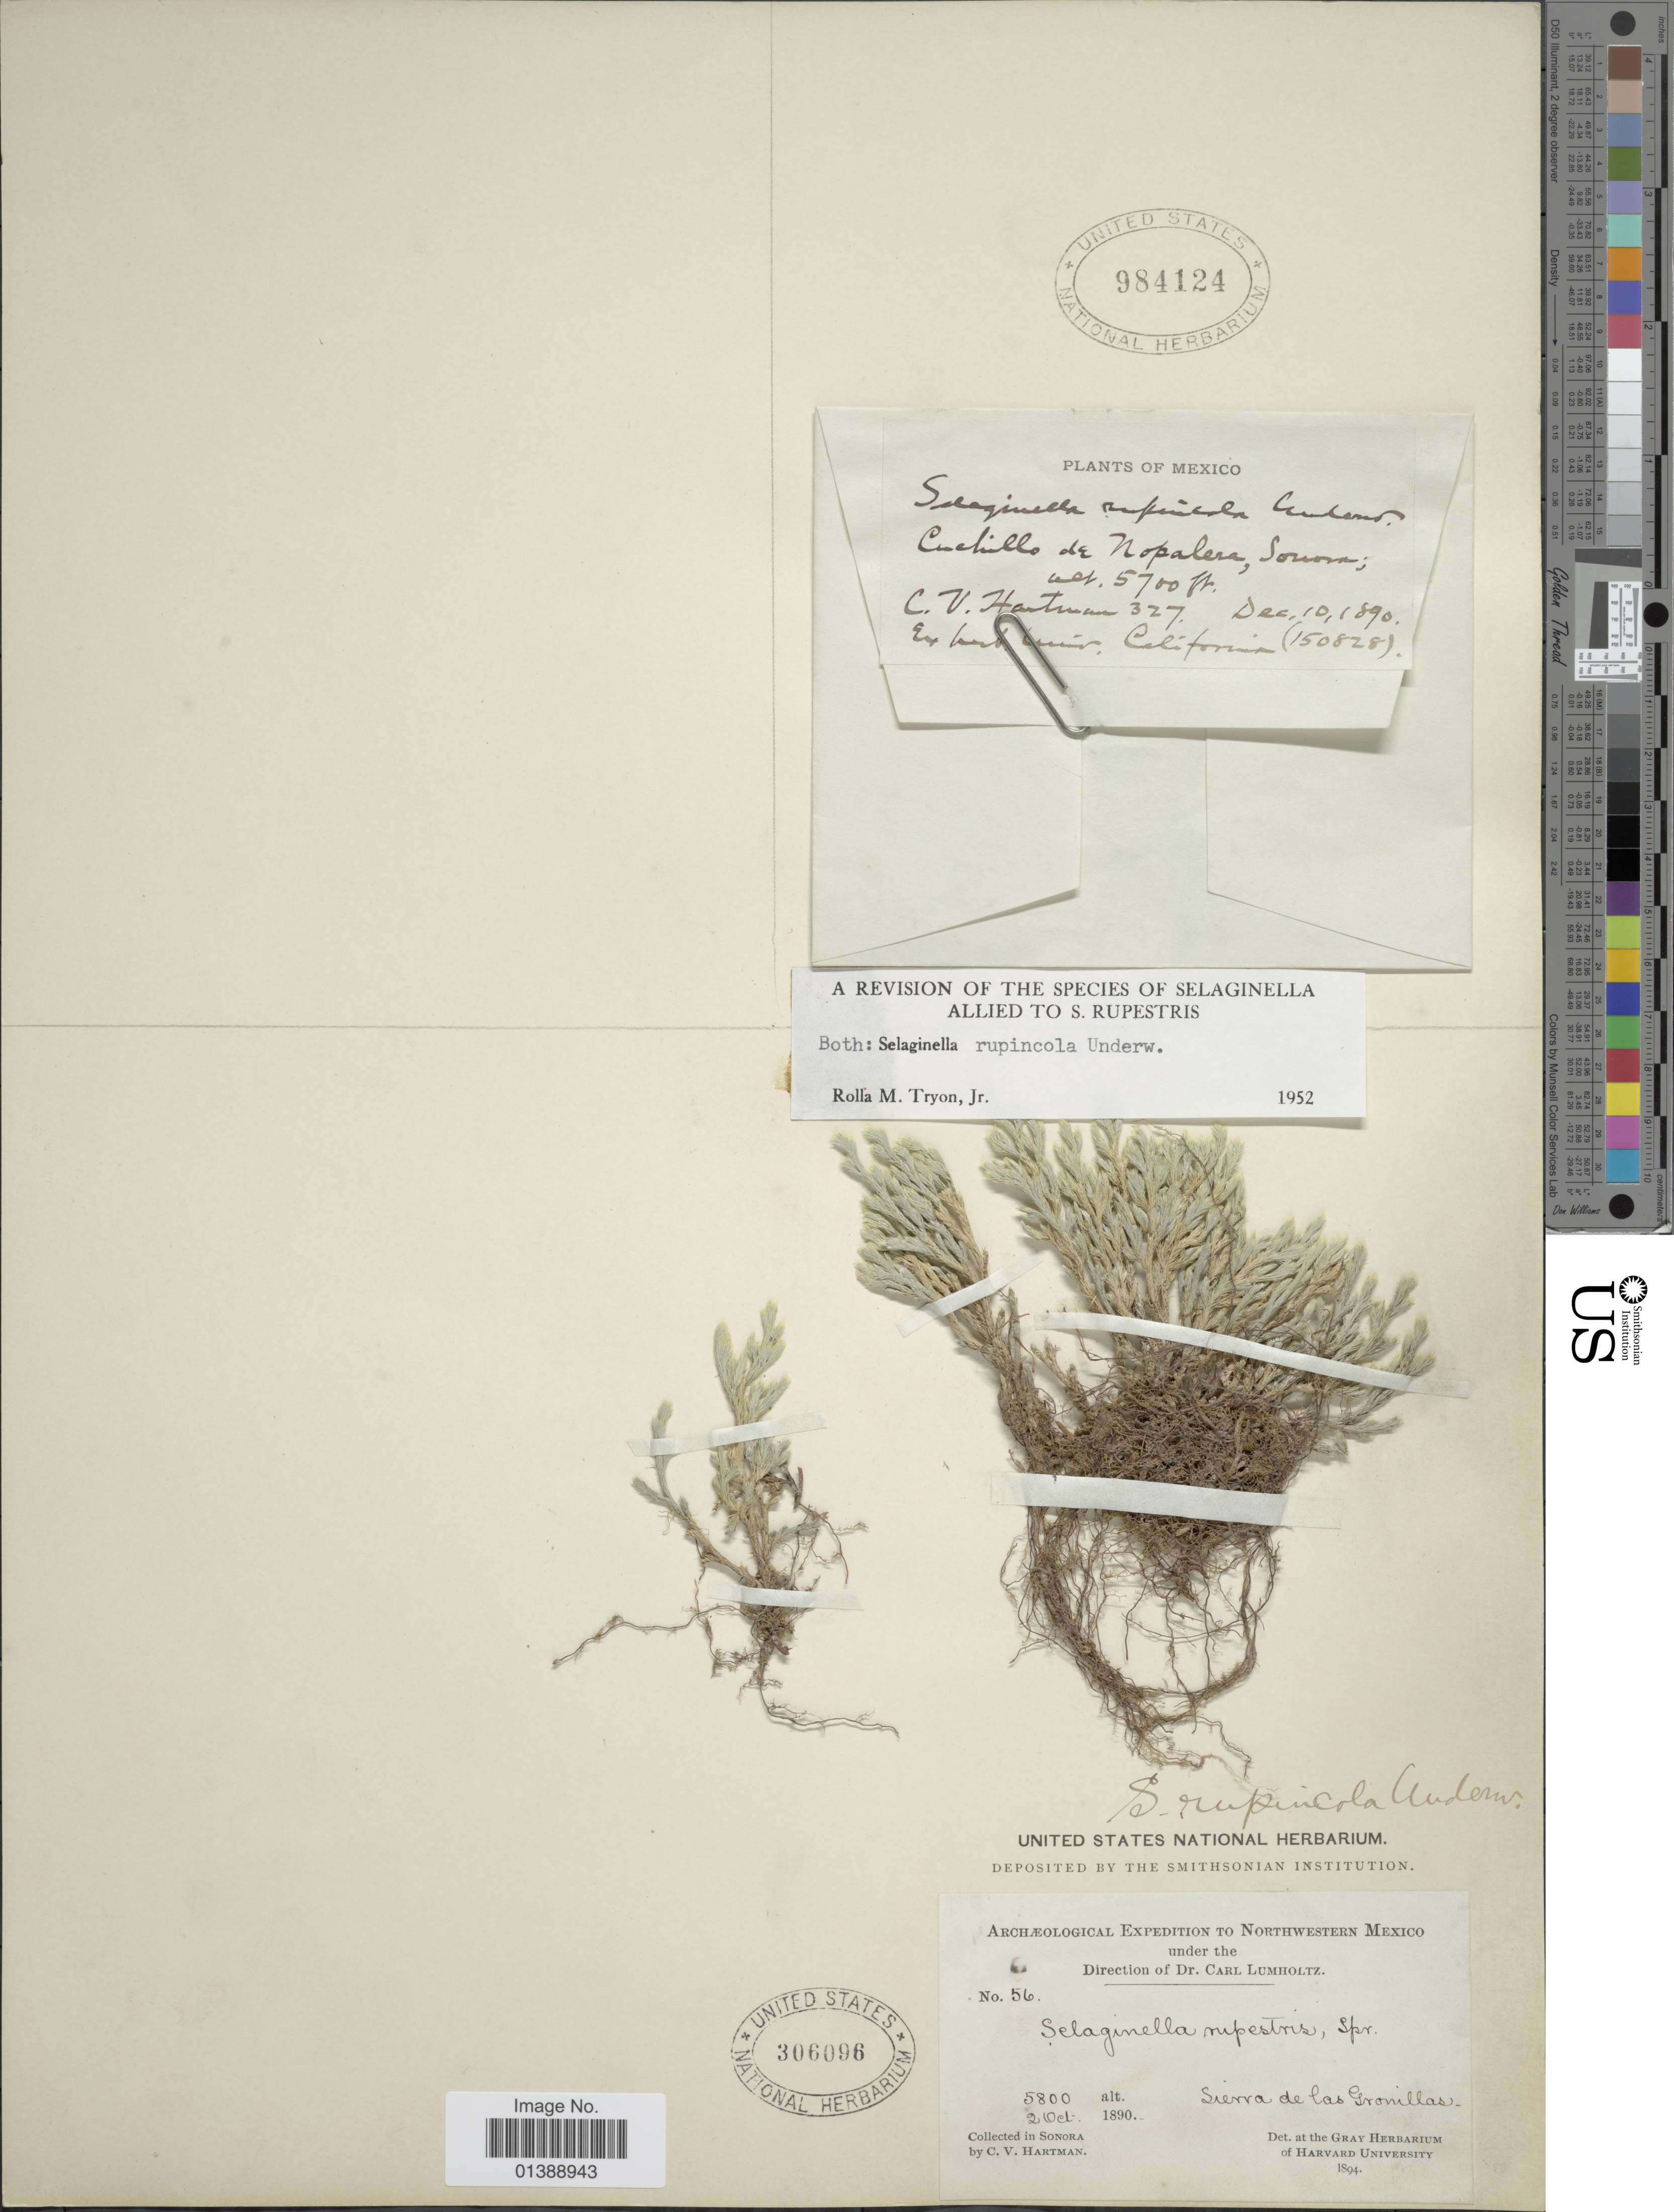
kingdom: Plantae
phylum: Tracheophyta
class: Lycopodiopsida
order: Selaginellales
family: Selaginellaceae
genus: Selaginella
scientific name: Selaginella rupincola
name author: Underw.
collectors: C. V. Hartman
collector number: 327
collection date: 1890-12-10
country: Mexico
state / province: Sonora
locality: Sierra de las Gronillas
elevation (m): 1737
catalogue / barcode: US 984124-2